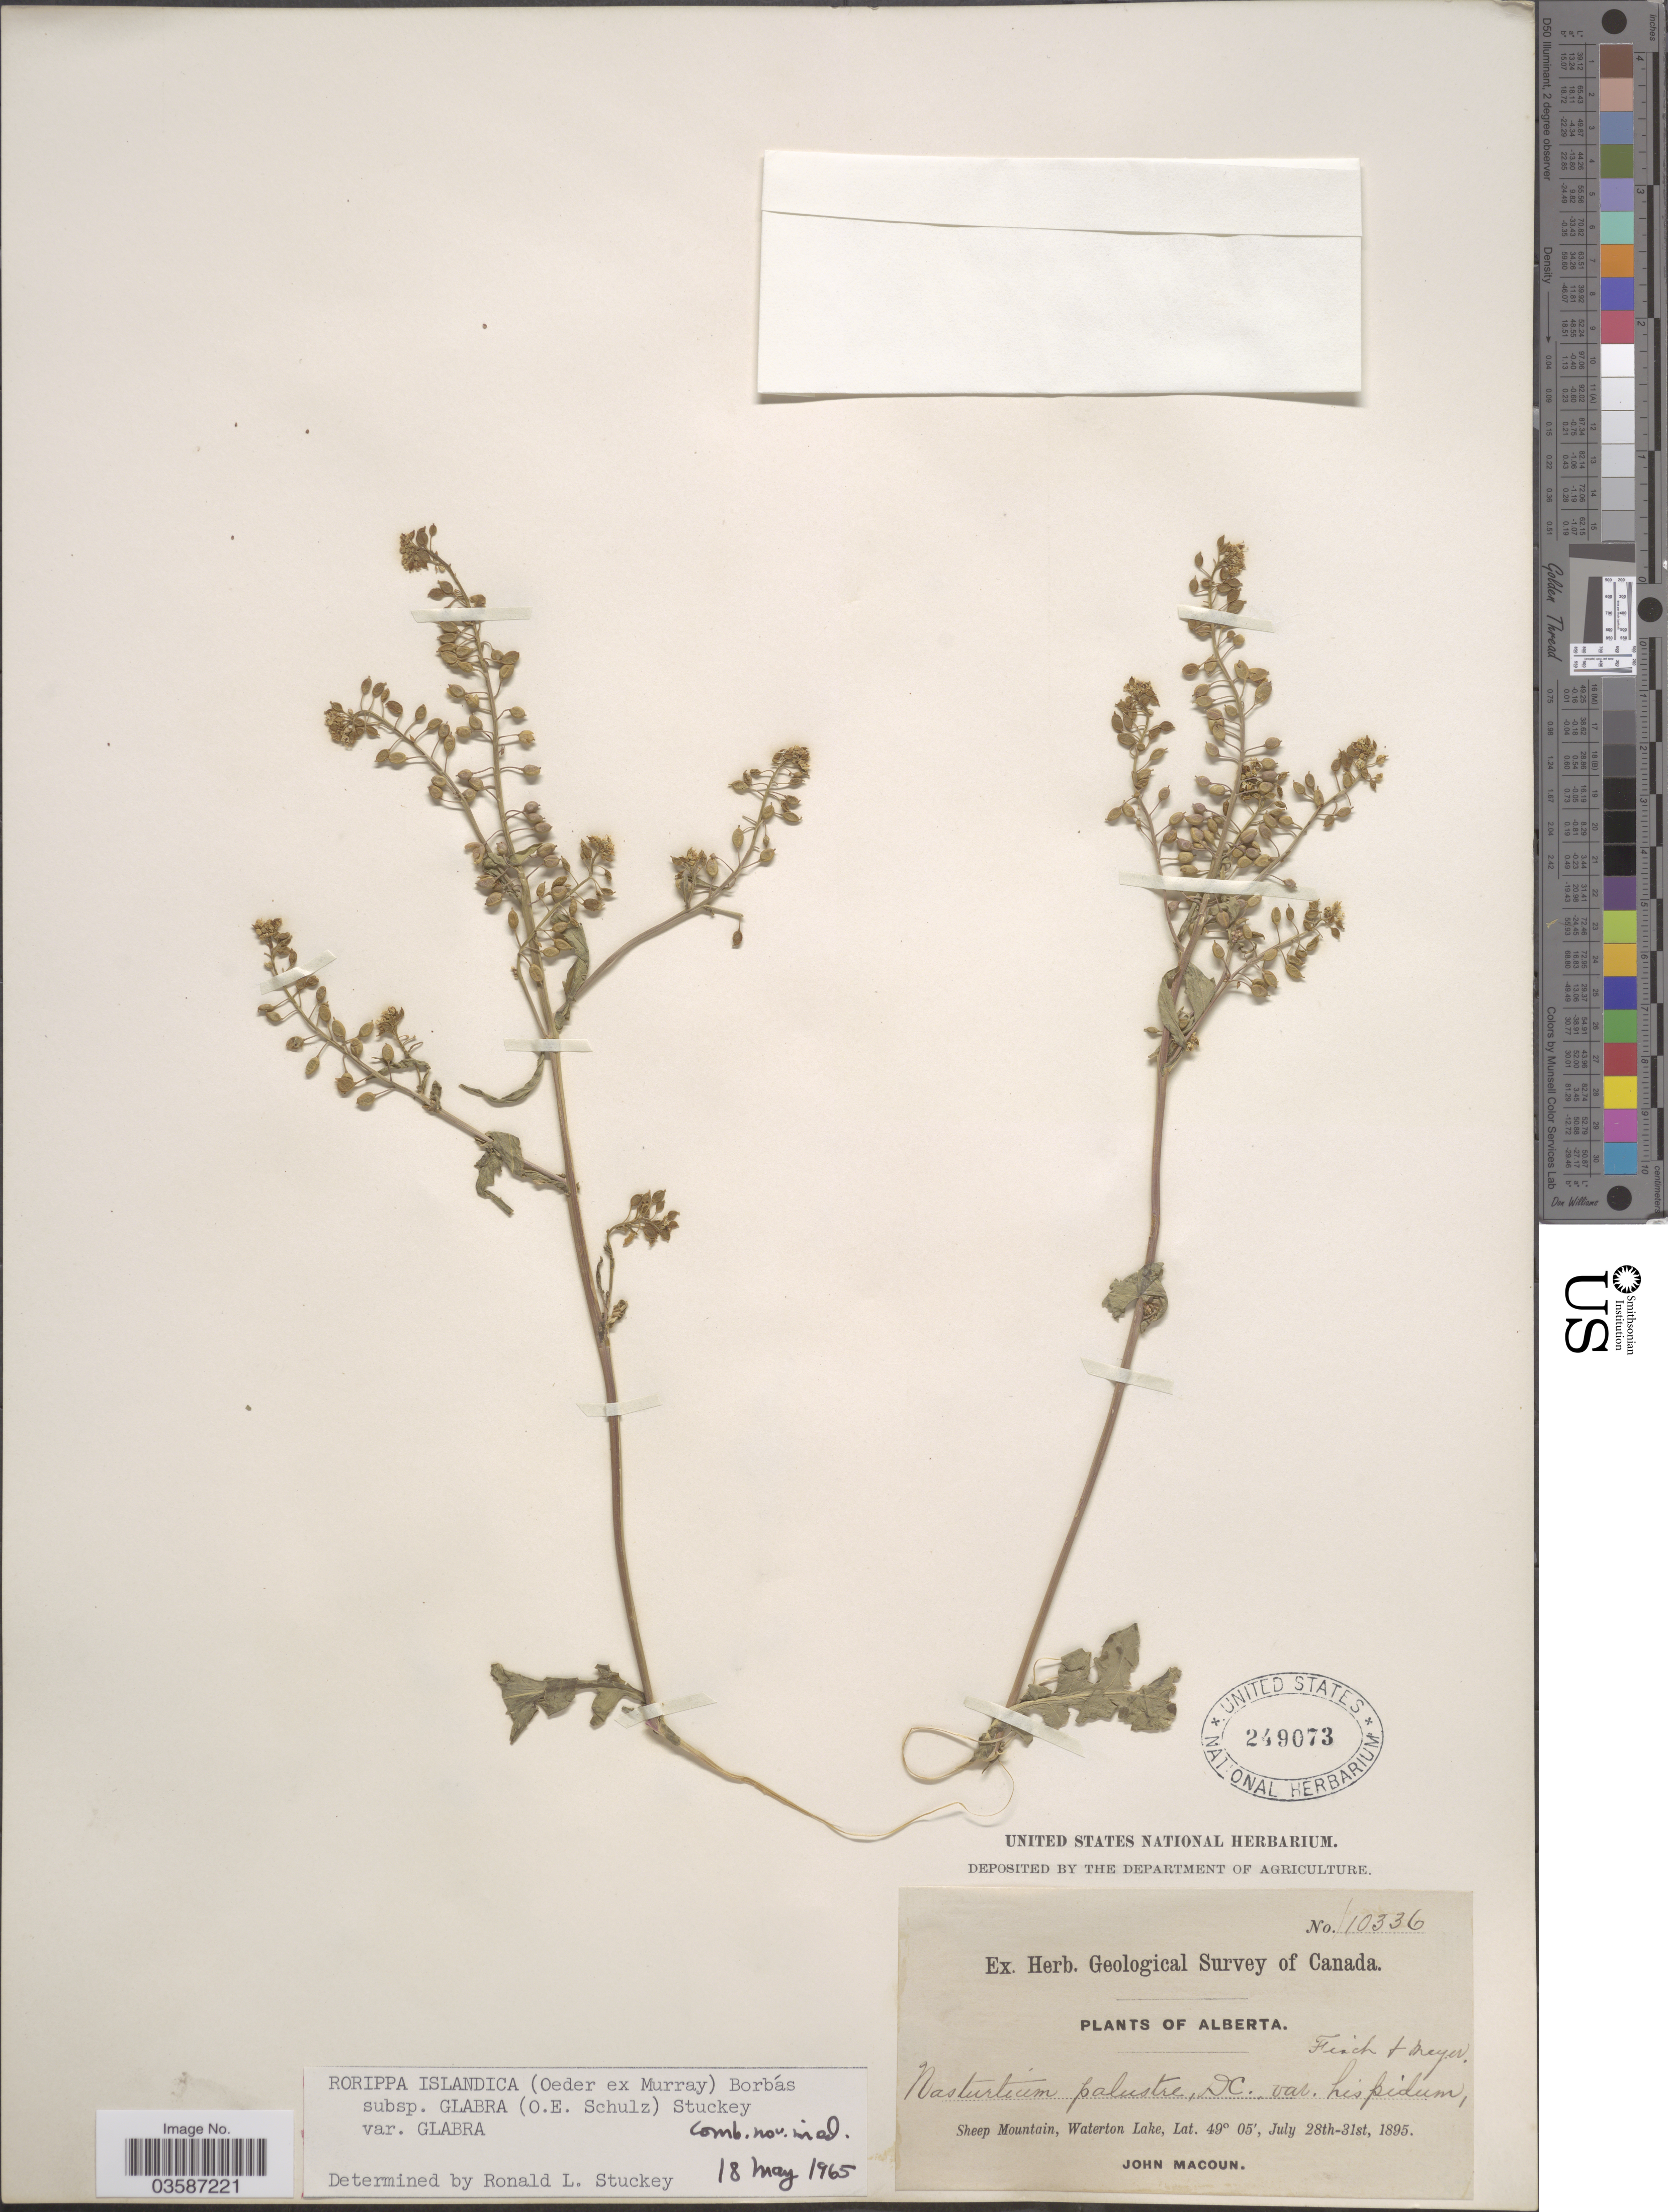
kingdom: Plantae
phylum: Tracheophyta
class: Magnoliopsida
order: Brassicales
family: Brassicaceae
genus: Rorippa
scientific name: Rorippa islandica var. glabrata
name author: (Lunell) Butters & Abbe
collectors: J. Macoun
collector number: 10336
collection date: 1895-07-28/1895-07-31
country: Canada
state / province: Alberta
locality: Sheep Mountain, Waterton Lake.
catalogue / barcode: US 249073